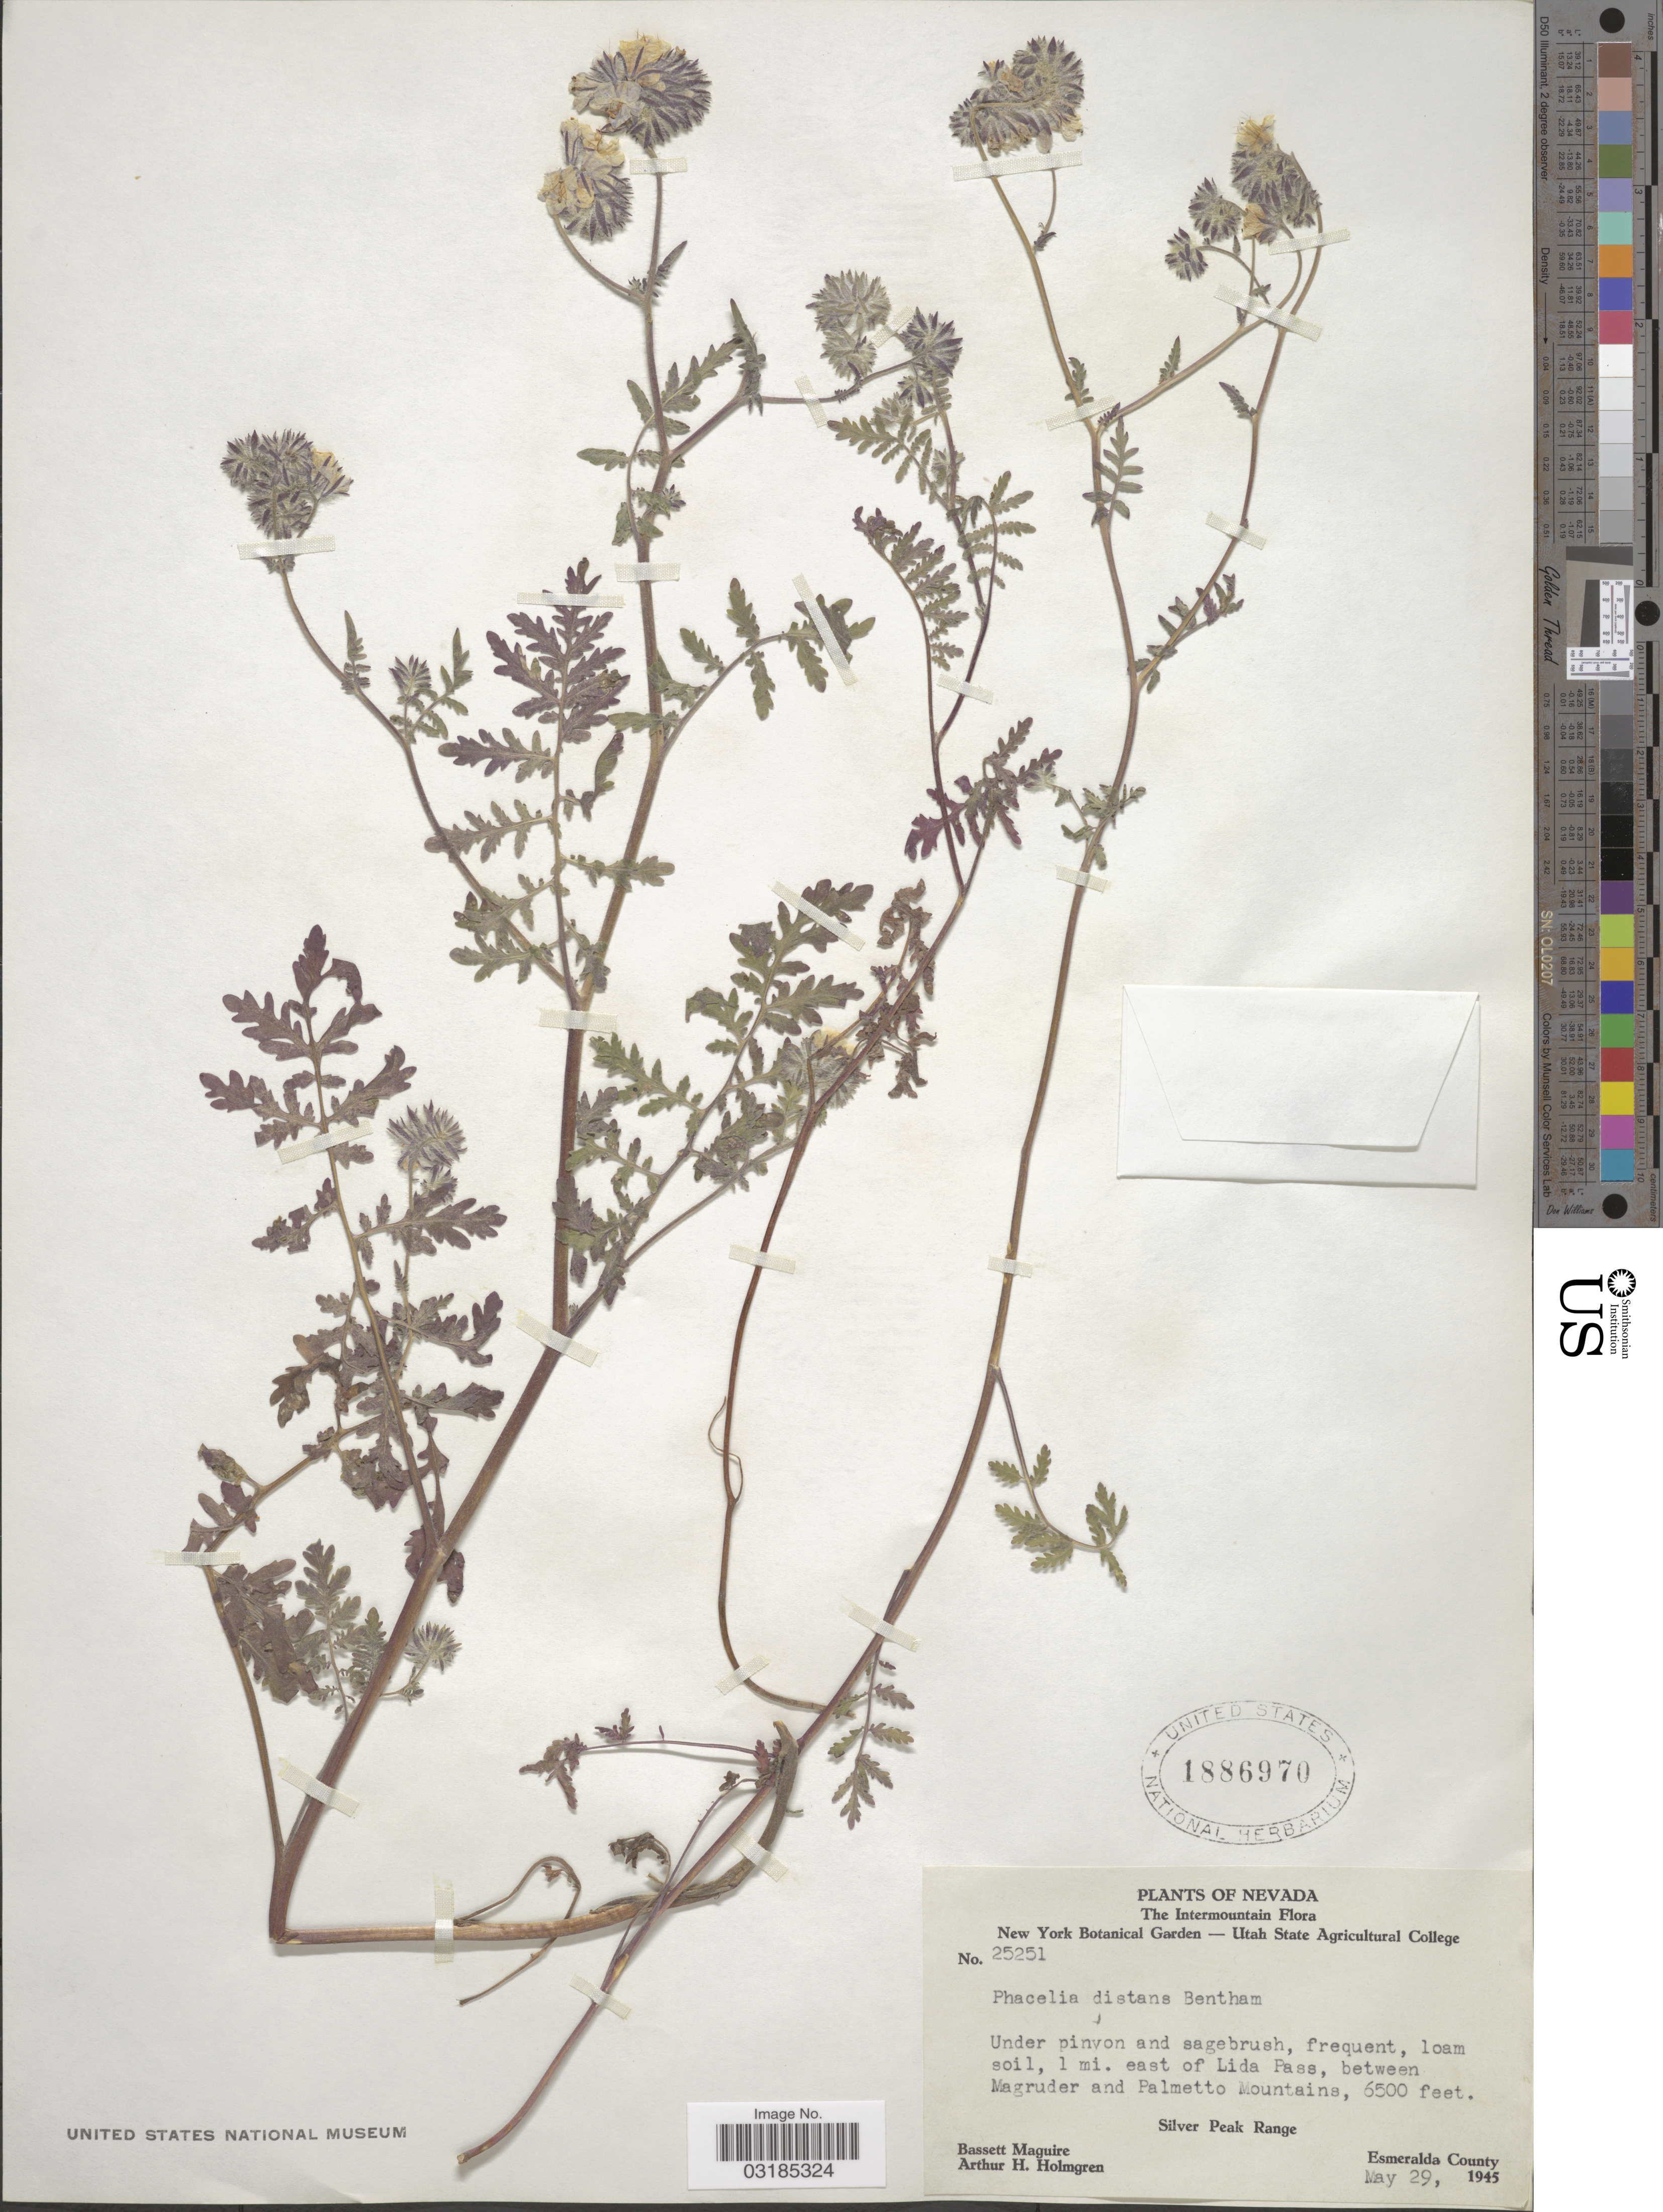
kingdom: Plantae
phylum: Tracheophyta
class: Magnoliopsida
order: Boraginales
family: Hydrophyllaceae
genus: Phacelia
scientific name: Phacelia distans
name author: Benth.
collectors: B. Maguire & A. H. Holmgren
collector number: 25251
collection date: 1945-05-29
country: United States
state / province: Nevada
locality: The Intermountain. 1 mi. east of Lida Pass, between Magruder and Palmetto Mountains. Silver Peak Range. Esmeralda County.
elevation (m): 1981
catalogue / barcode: US 1886970